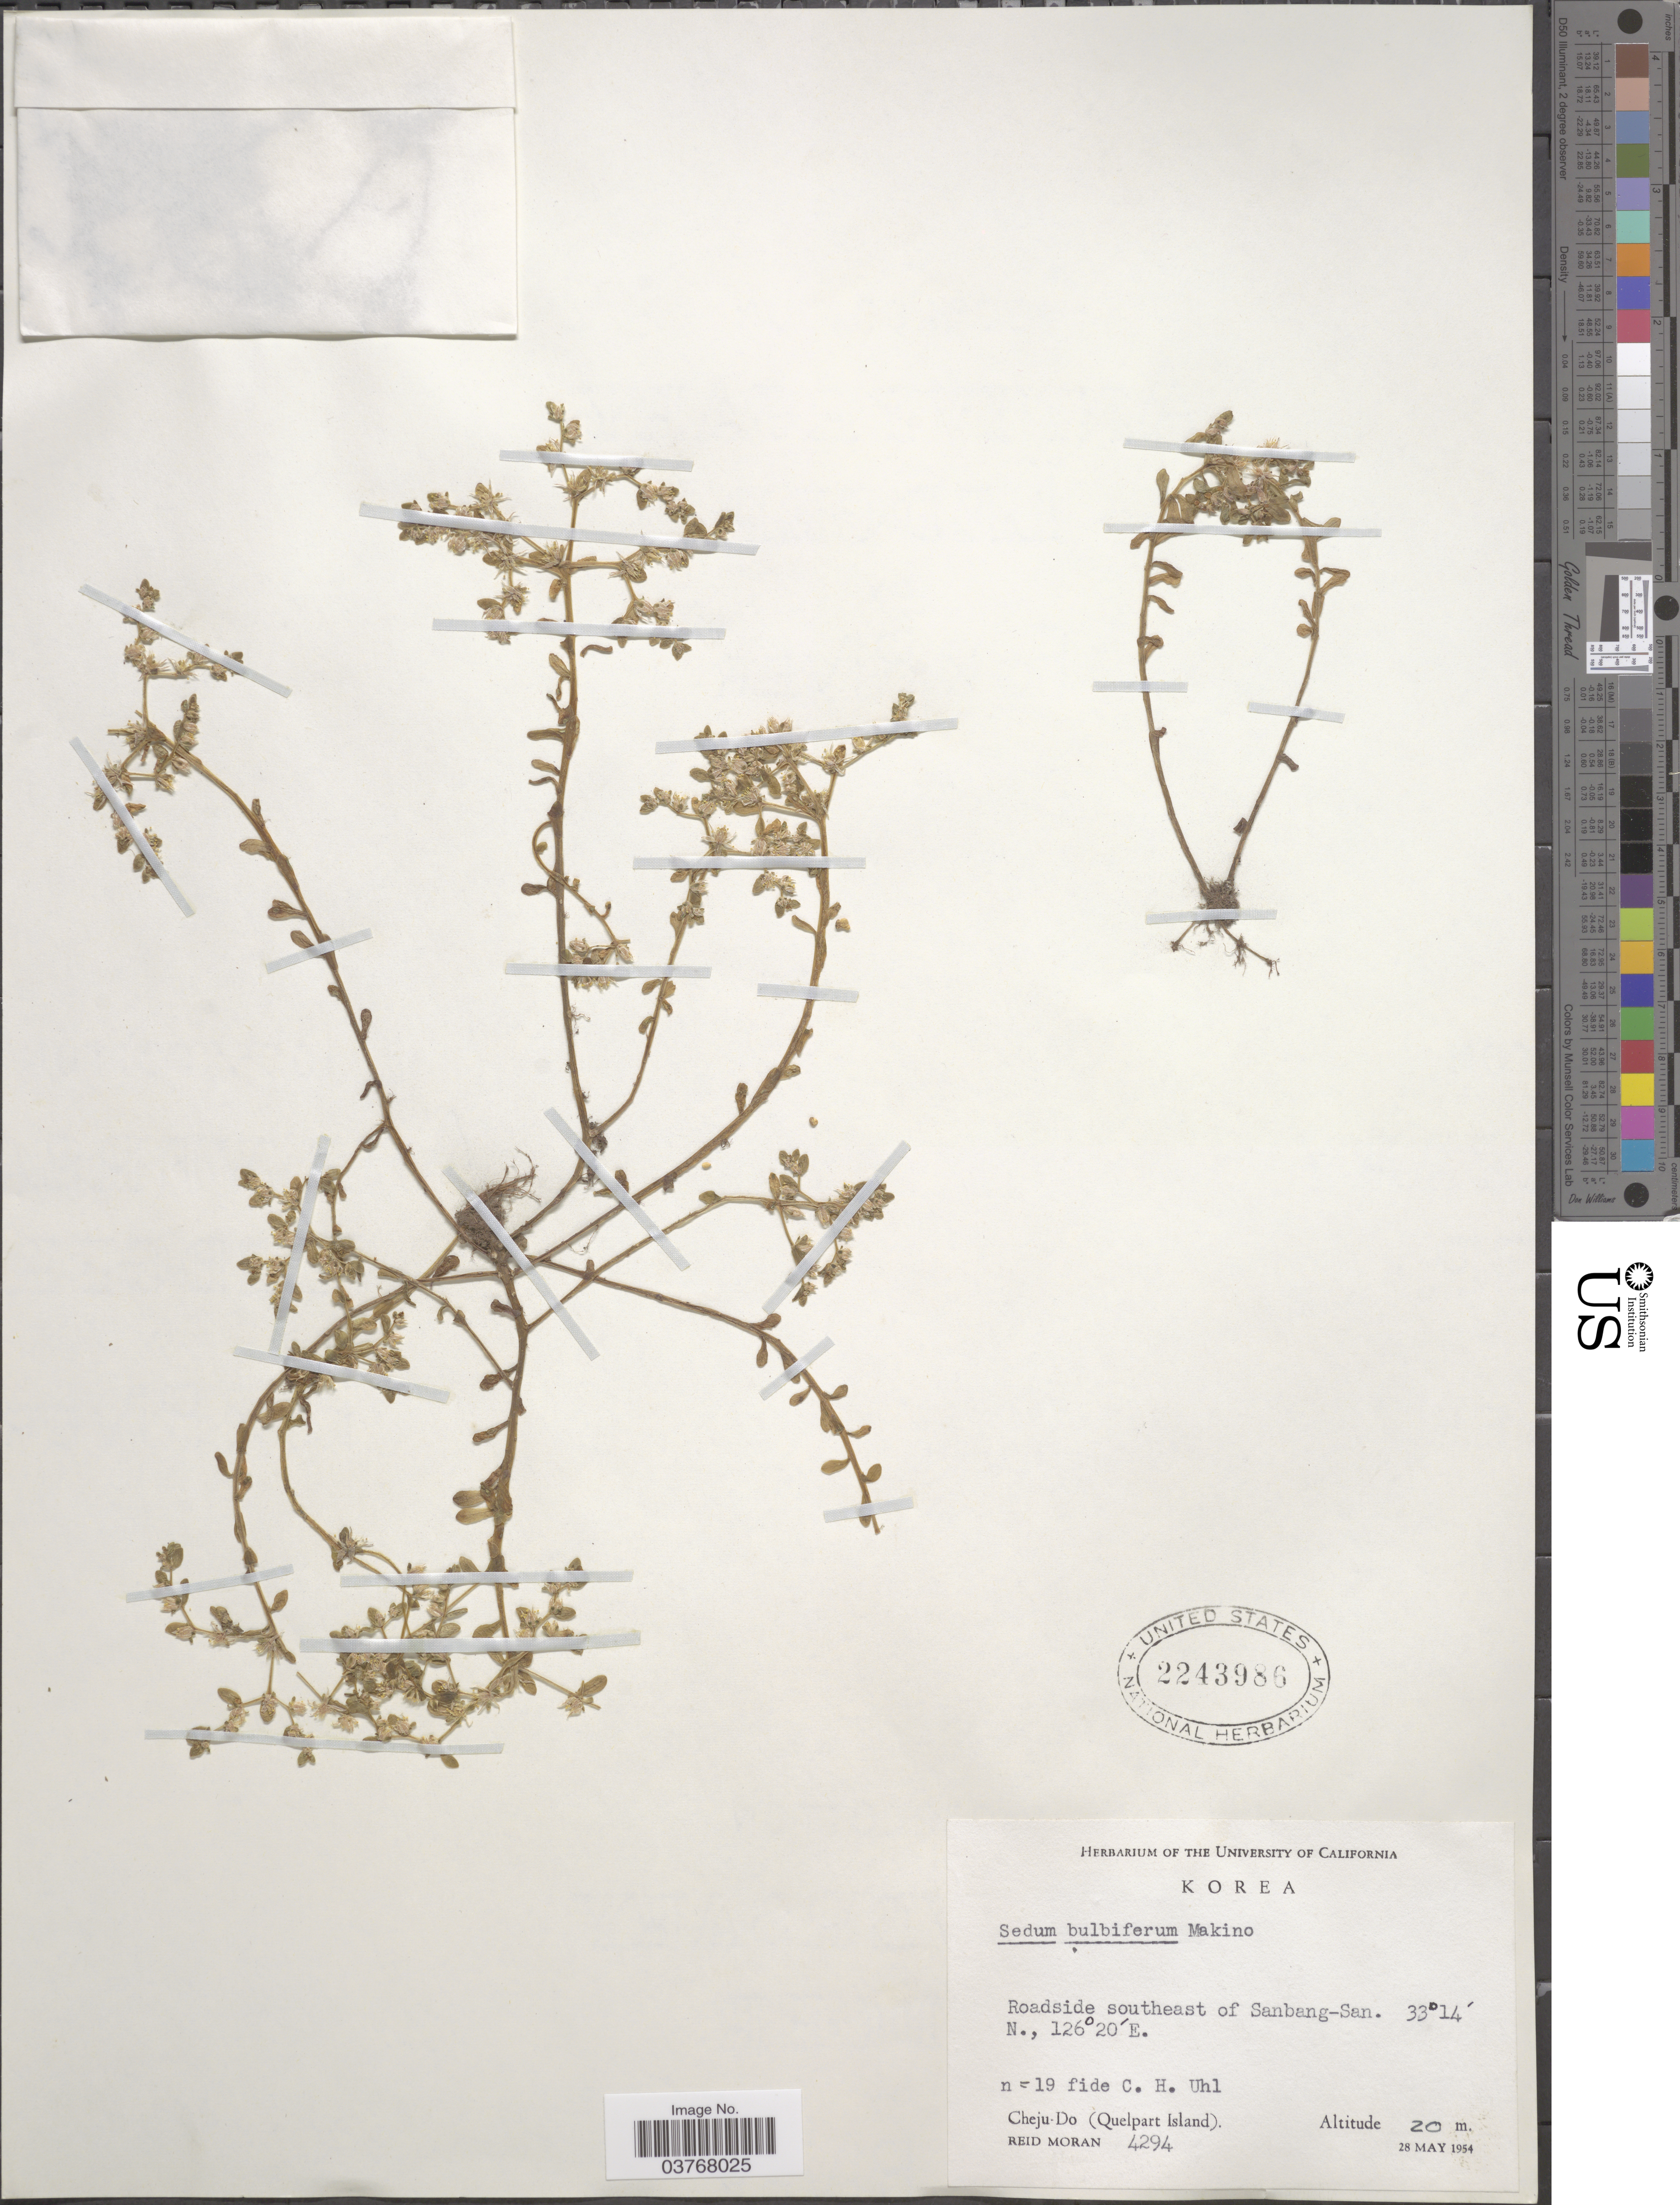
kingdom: Plantae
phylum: Tracheophyta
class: Magnoliopsida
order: Saxifragales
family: Crassulaceae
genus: Sedum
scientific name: Sedum bulbiferum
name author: Makino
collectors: R. Moran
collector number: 4294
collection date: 1954-05-28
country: South Korea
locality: Korea. Roadside southeast of Sanbang-San. Cheju-Do (Quelpart Island).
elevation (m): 20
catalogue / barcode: US 2243986